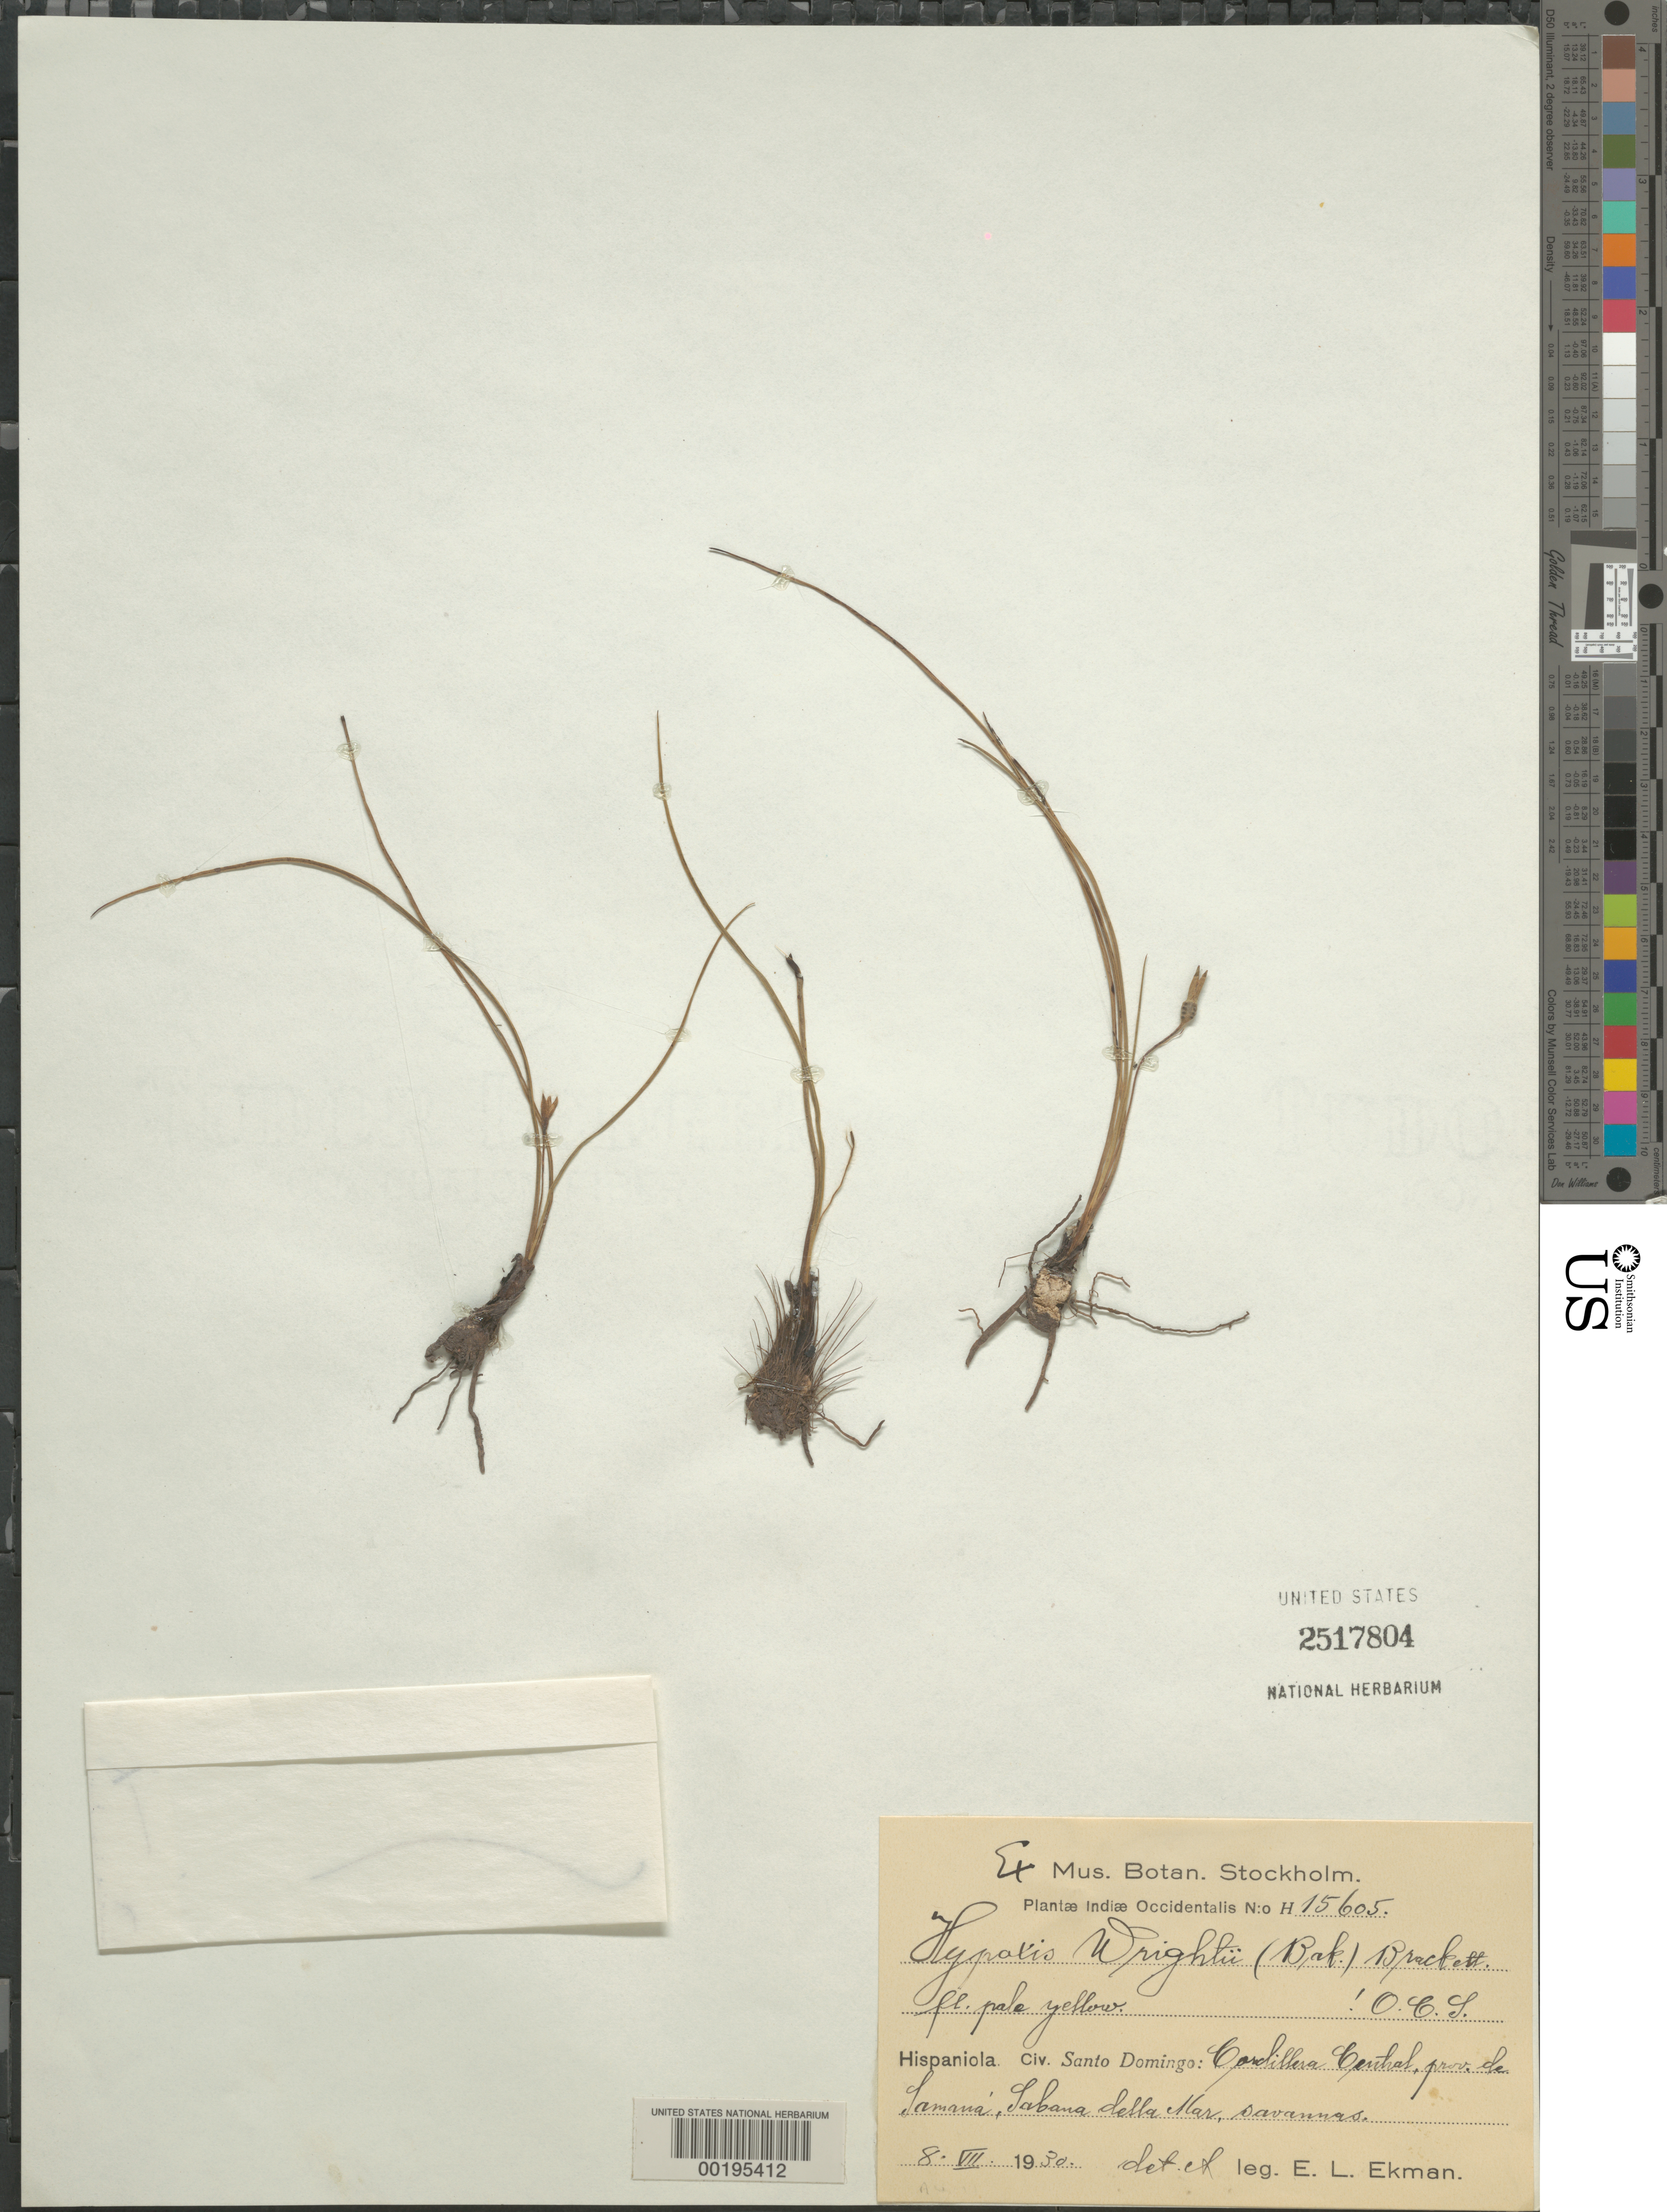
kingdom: Plantae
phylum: Tracheophyta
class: Liliopsida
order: Asparagales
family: Hypoxidaceae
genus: Hypoxis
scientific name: Hypoxis wrightii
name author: (Baker) Brackett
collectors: E. L. Ekman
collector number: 15605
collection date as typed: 08 Jul 1930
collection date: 1930-07-08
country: Dominican Republic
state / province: Samaná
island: Hispaniola Island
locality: Cordillera central; saban della mar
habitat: Savanna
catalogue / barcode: US 2517804